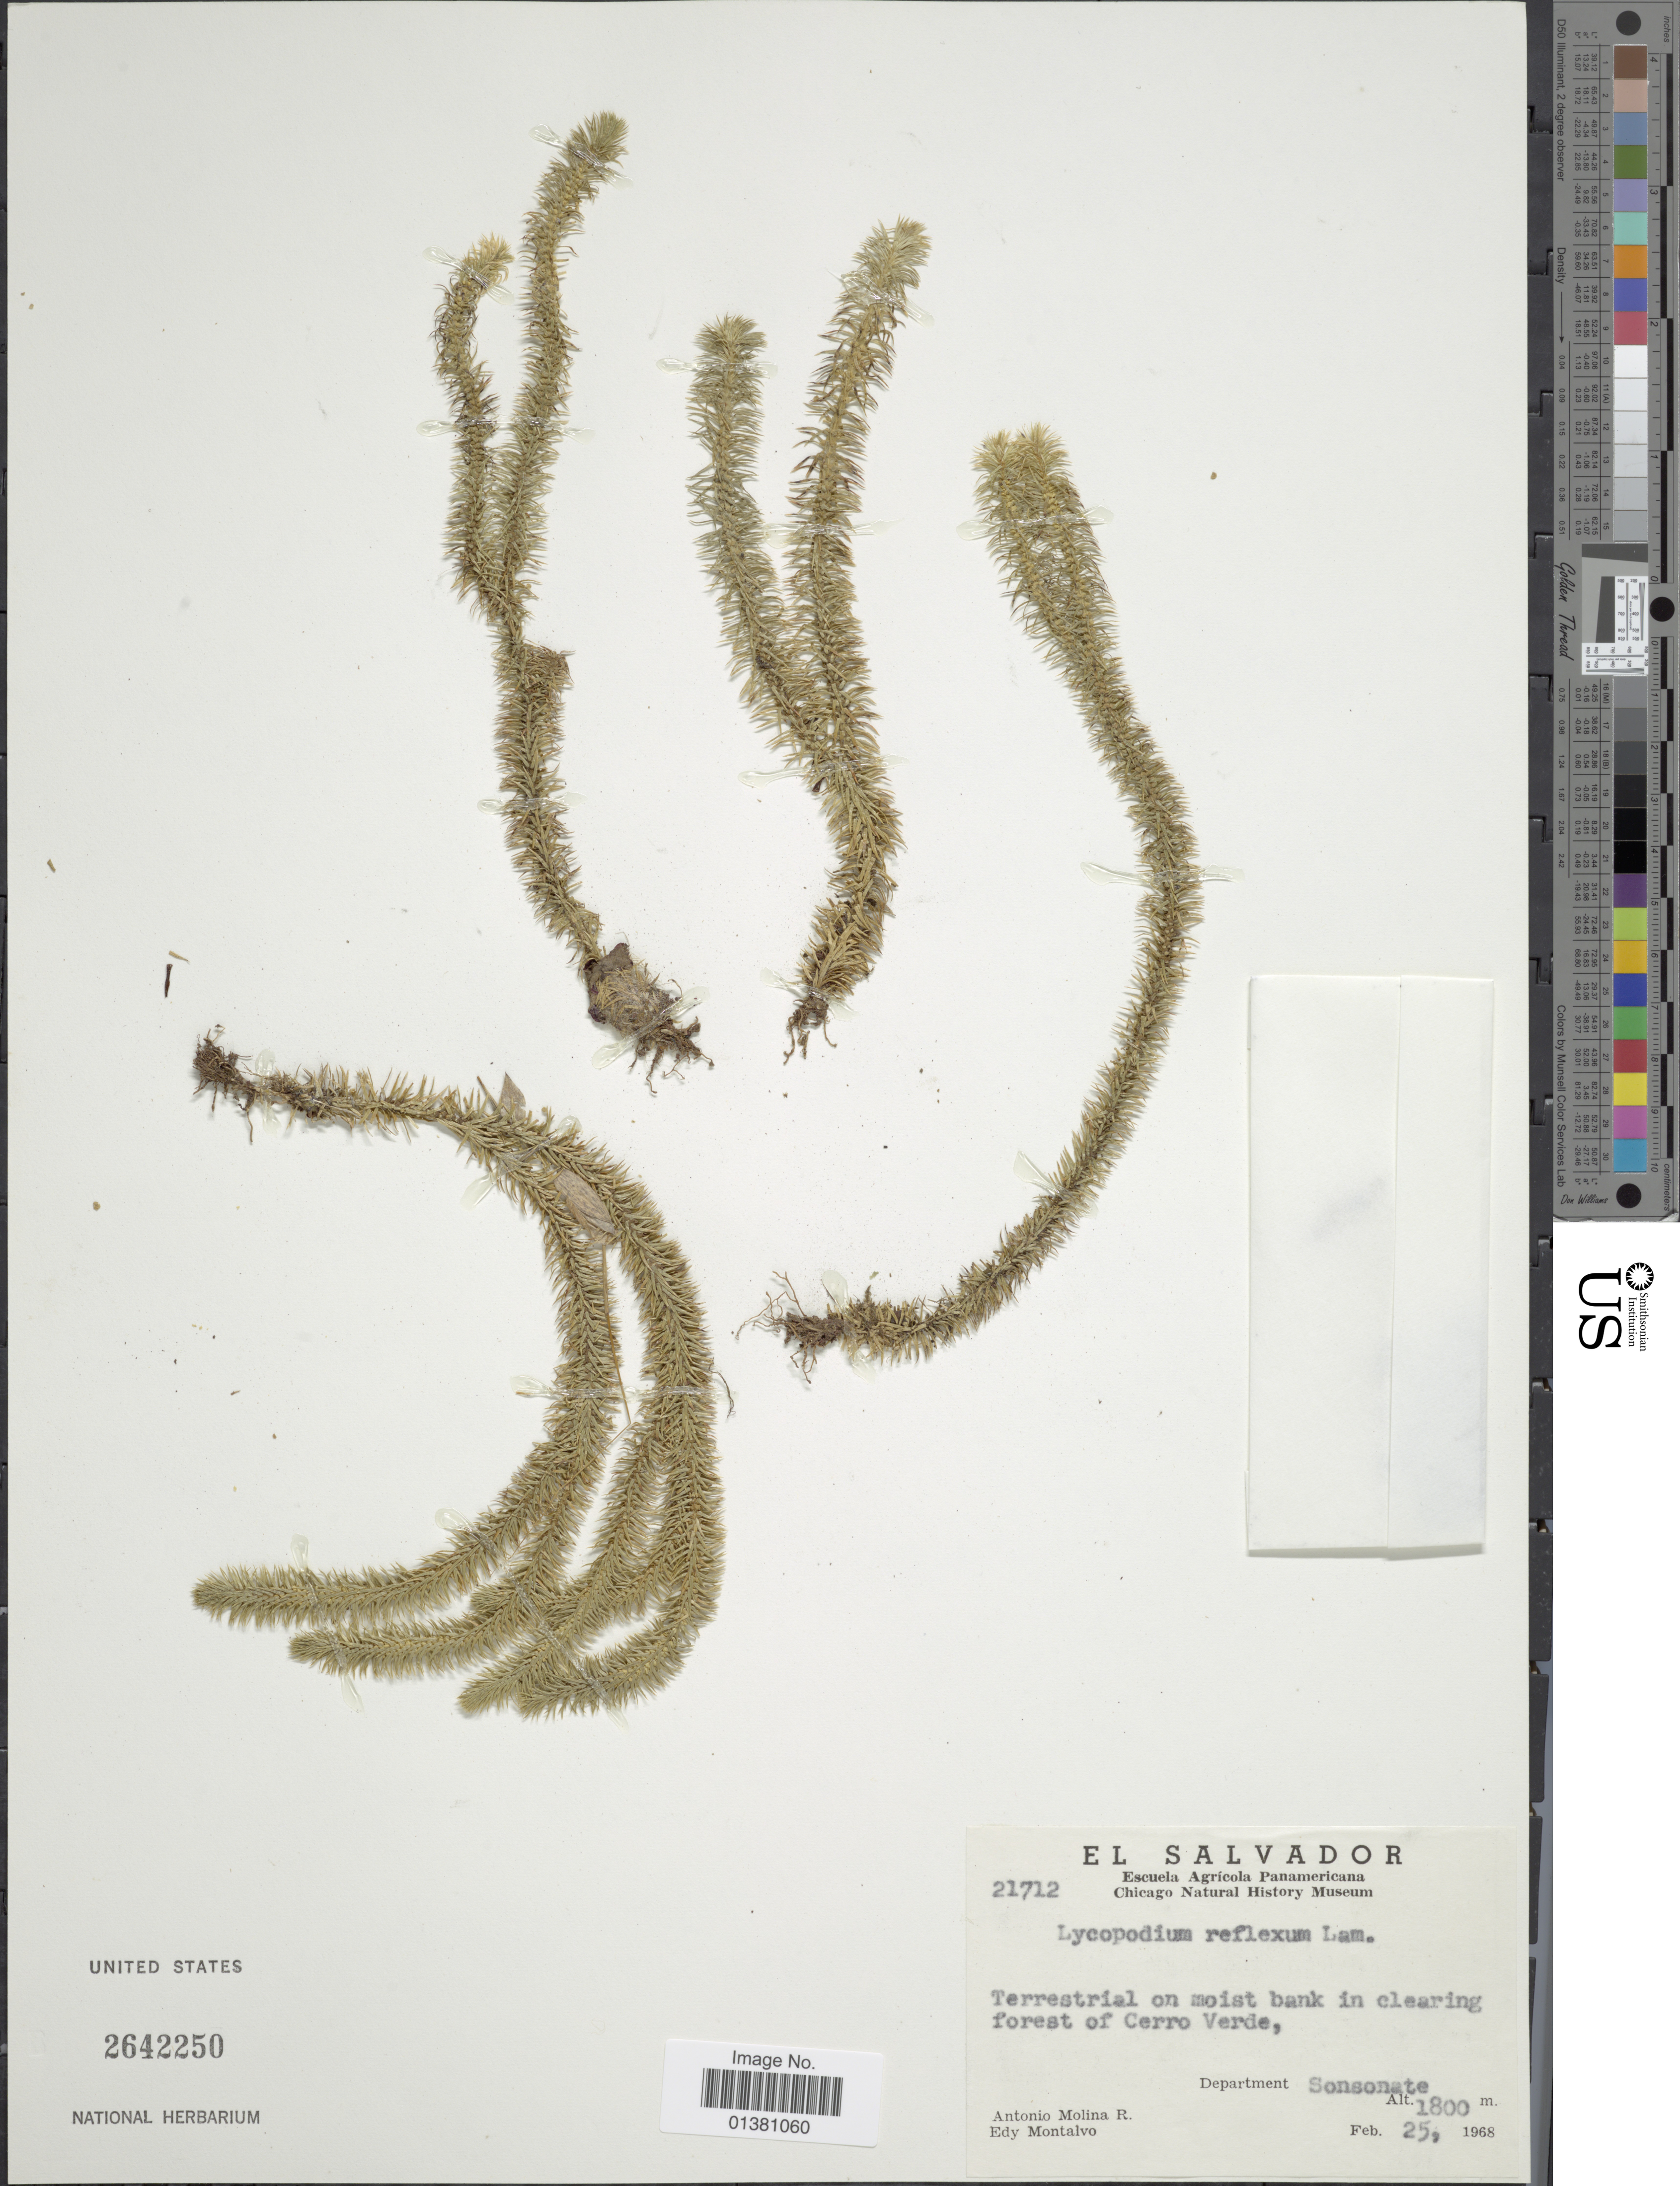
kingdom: Plantae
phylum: Tracheophyta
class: Lycopodiopsida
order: Lycopodiales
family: Lycopodiaceae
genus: Phlegmariurus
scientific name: Phlegmariurus reflexus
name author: (Lam.) B. Øllg.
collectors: A. Molina R. & E. A. Montalvo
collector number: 21712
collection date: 1968-02-25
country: El Salvador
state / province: Sonsonate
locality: Terrestial on moist bank in clearing forest of Cerro Verde, Department Sonsonate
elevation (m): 1800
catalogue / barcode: US 2642250